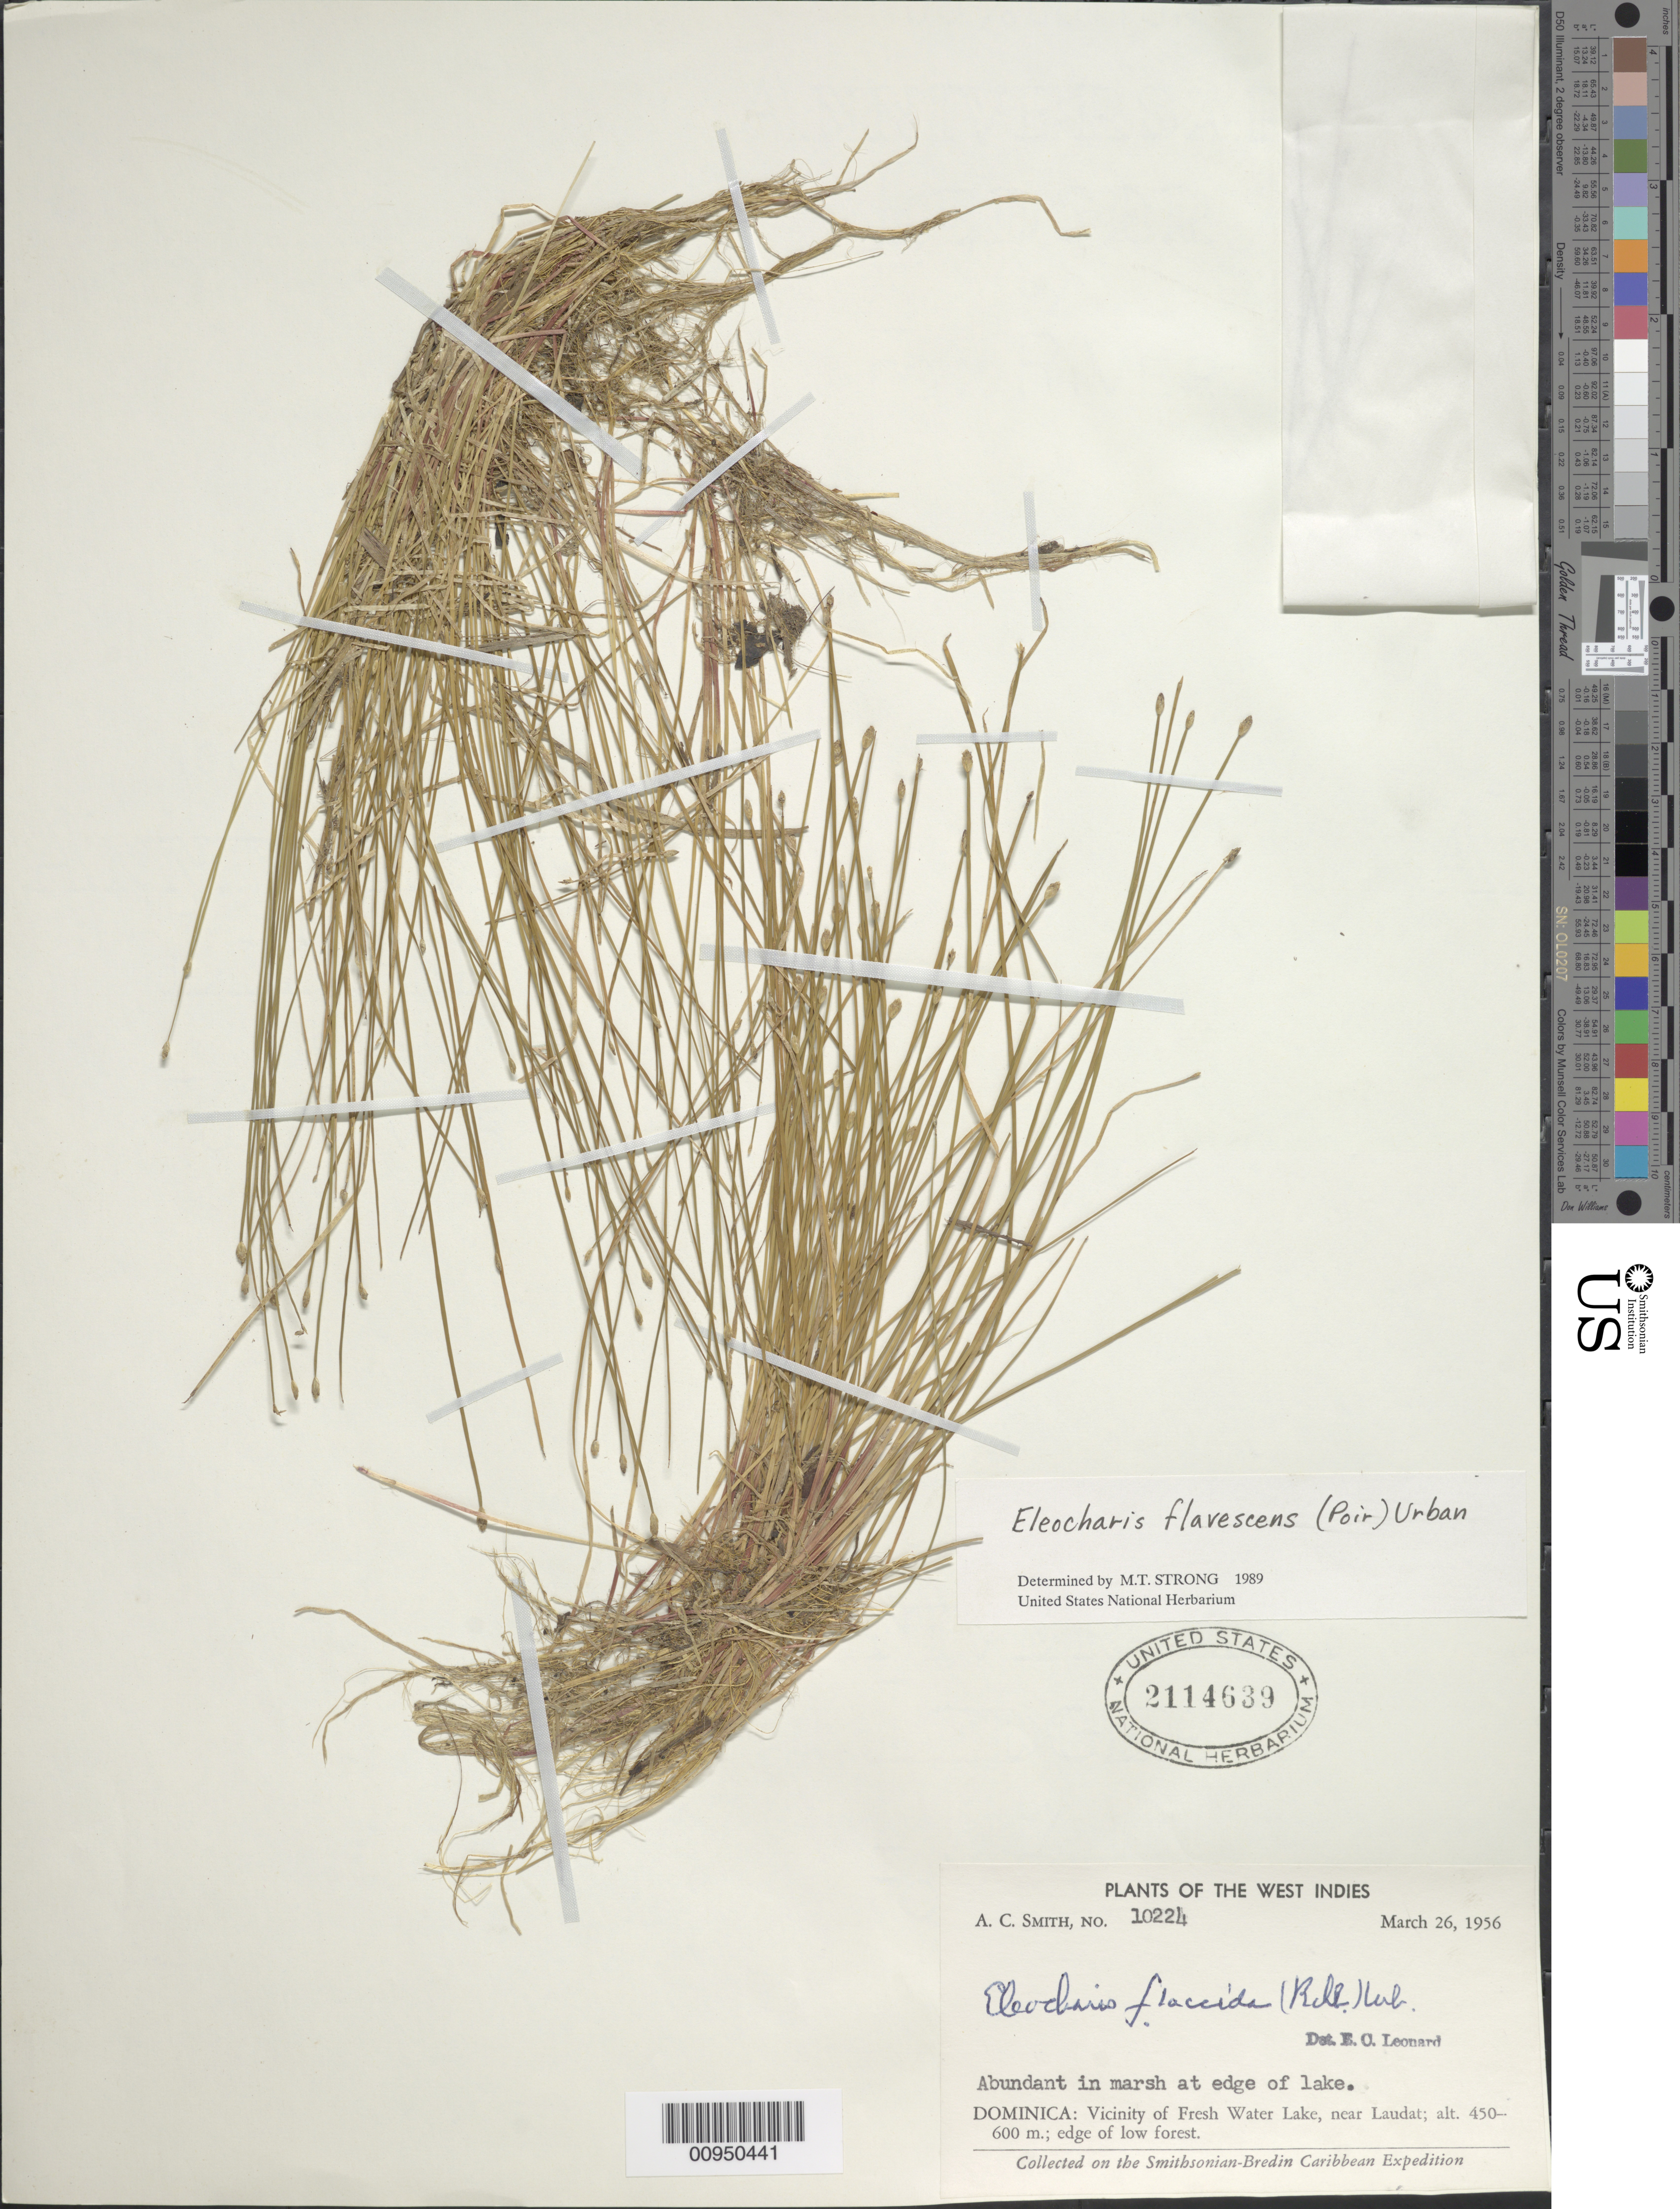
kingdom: Plantae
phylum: Tracheophyta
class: Liliopsida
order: Poales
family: Cyperaceae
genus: Eleocharis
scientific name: Eleocharis flavescens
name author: (Poir.) Urb.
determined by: Strong, M. T., (US), Smithsonian Institution - National Museum of Natural History (UNITED STATES)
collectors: A. C. Smith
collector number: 10224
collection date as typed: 26 Mar 1956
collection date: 1956-03-26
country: Dominica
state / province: St. George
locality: Vicinity of Freshwater Lake, near Laudat, marsh at edge of lake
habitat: In marsh at edge of lake, edge of low forest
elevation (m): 450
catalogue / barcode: US 2114639